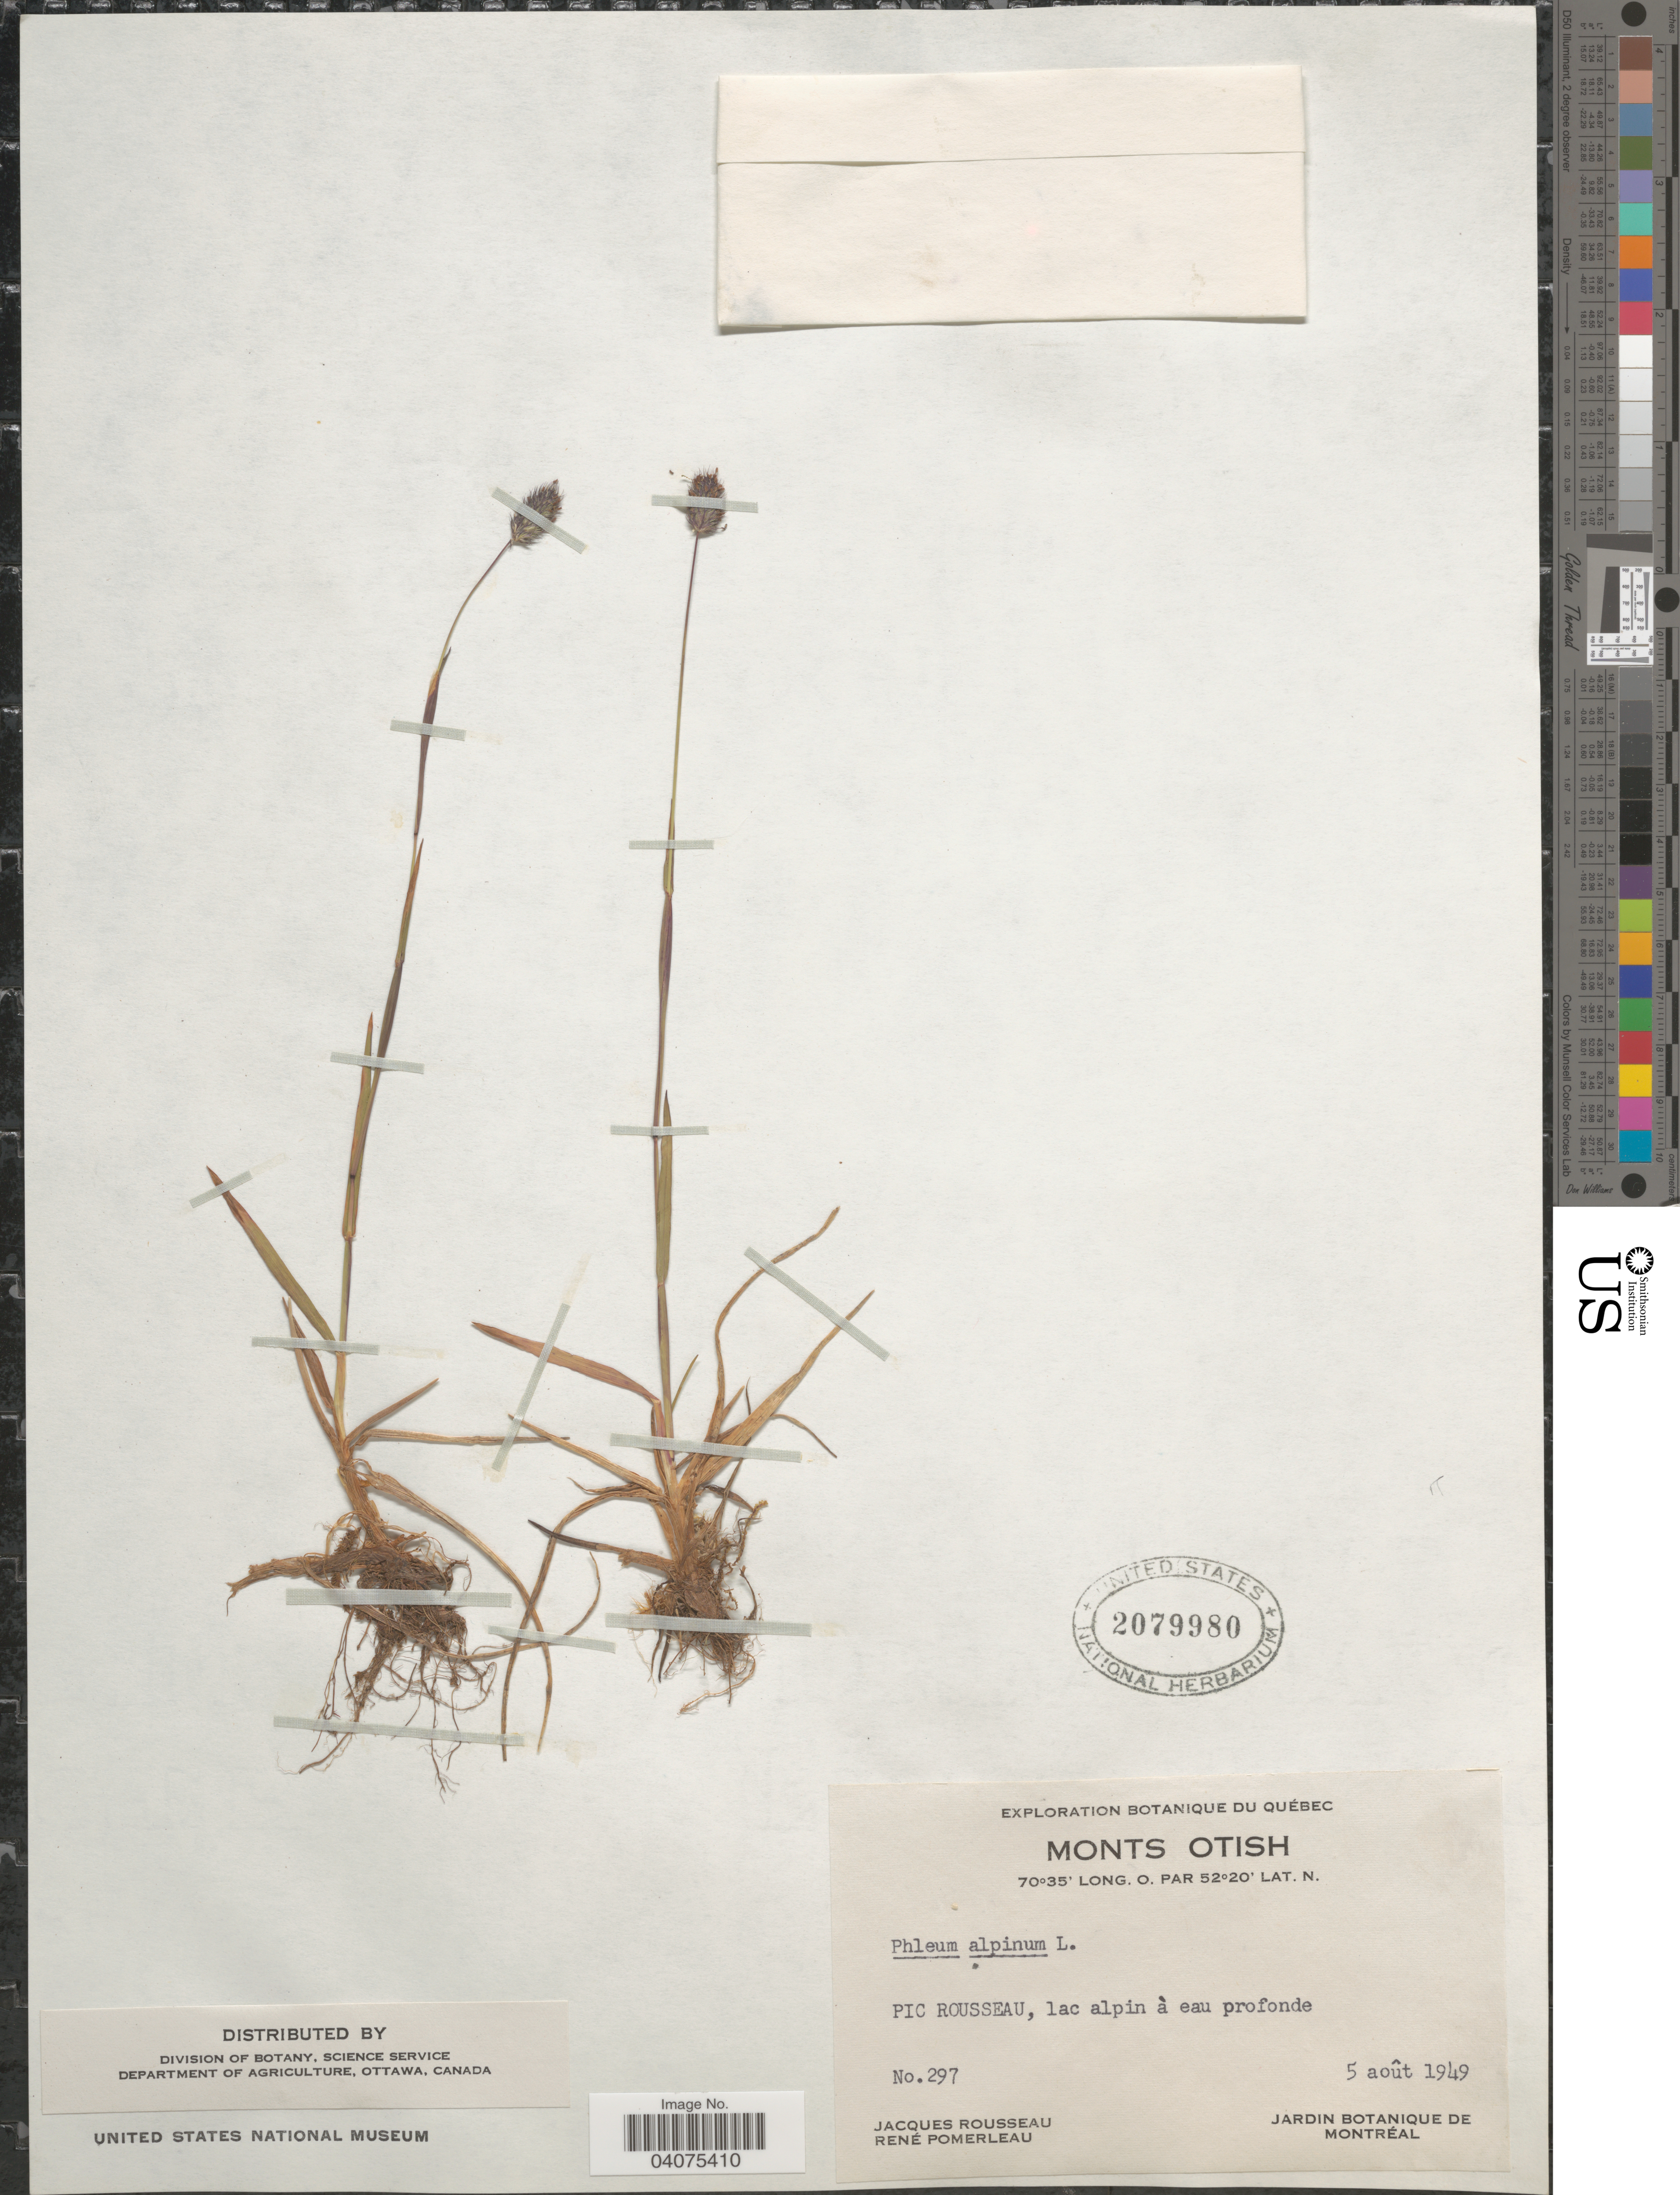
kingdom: Plantae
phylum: Tracheophyta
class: Liliopsida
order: Poales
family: Poaceae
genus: Phleum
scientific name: Phleum alpinum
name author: L.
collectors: J. Rousseau & R. Pomerleau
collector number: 297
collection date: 1949-08-05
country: Canada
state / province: Quebec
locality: Exploration Botanique du Québec. Monts Otish. Pic Rousseau, lac alpin à eau profonde.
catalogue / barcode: US 2079980